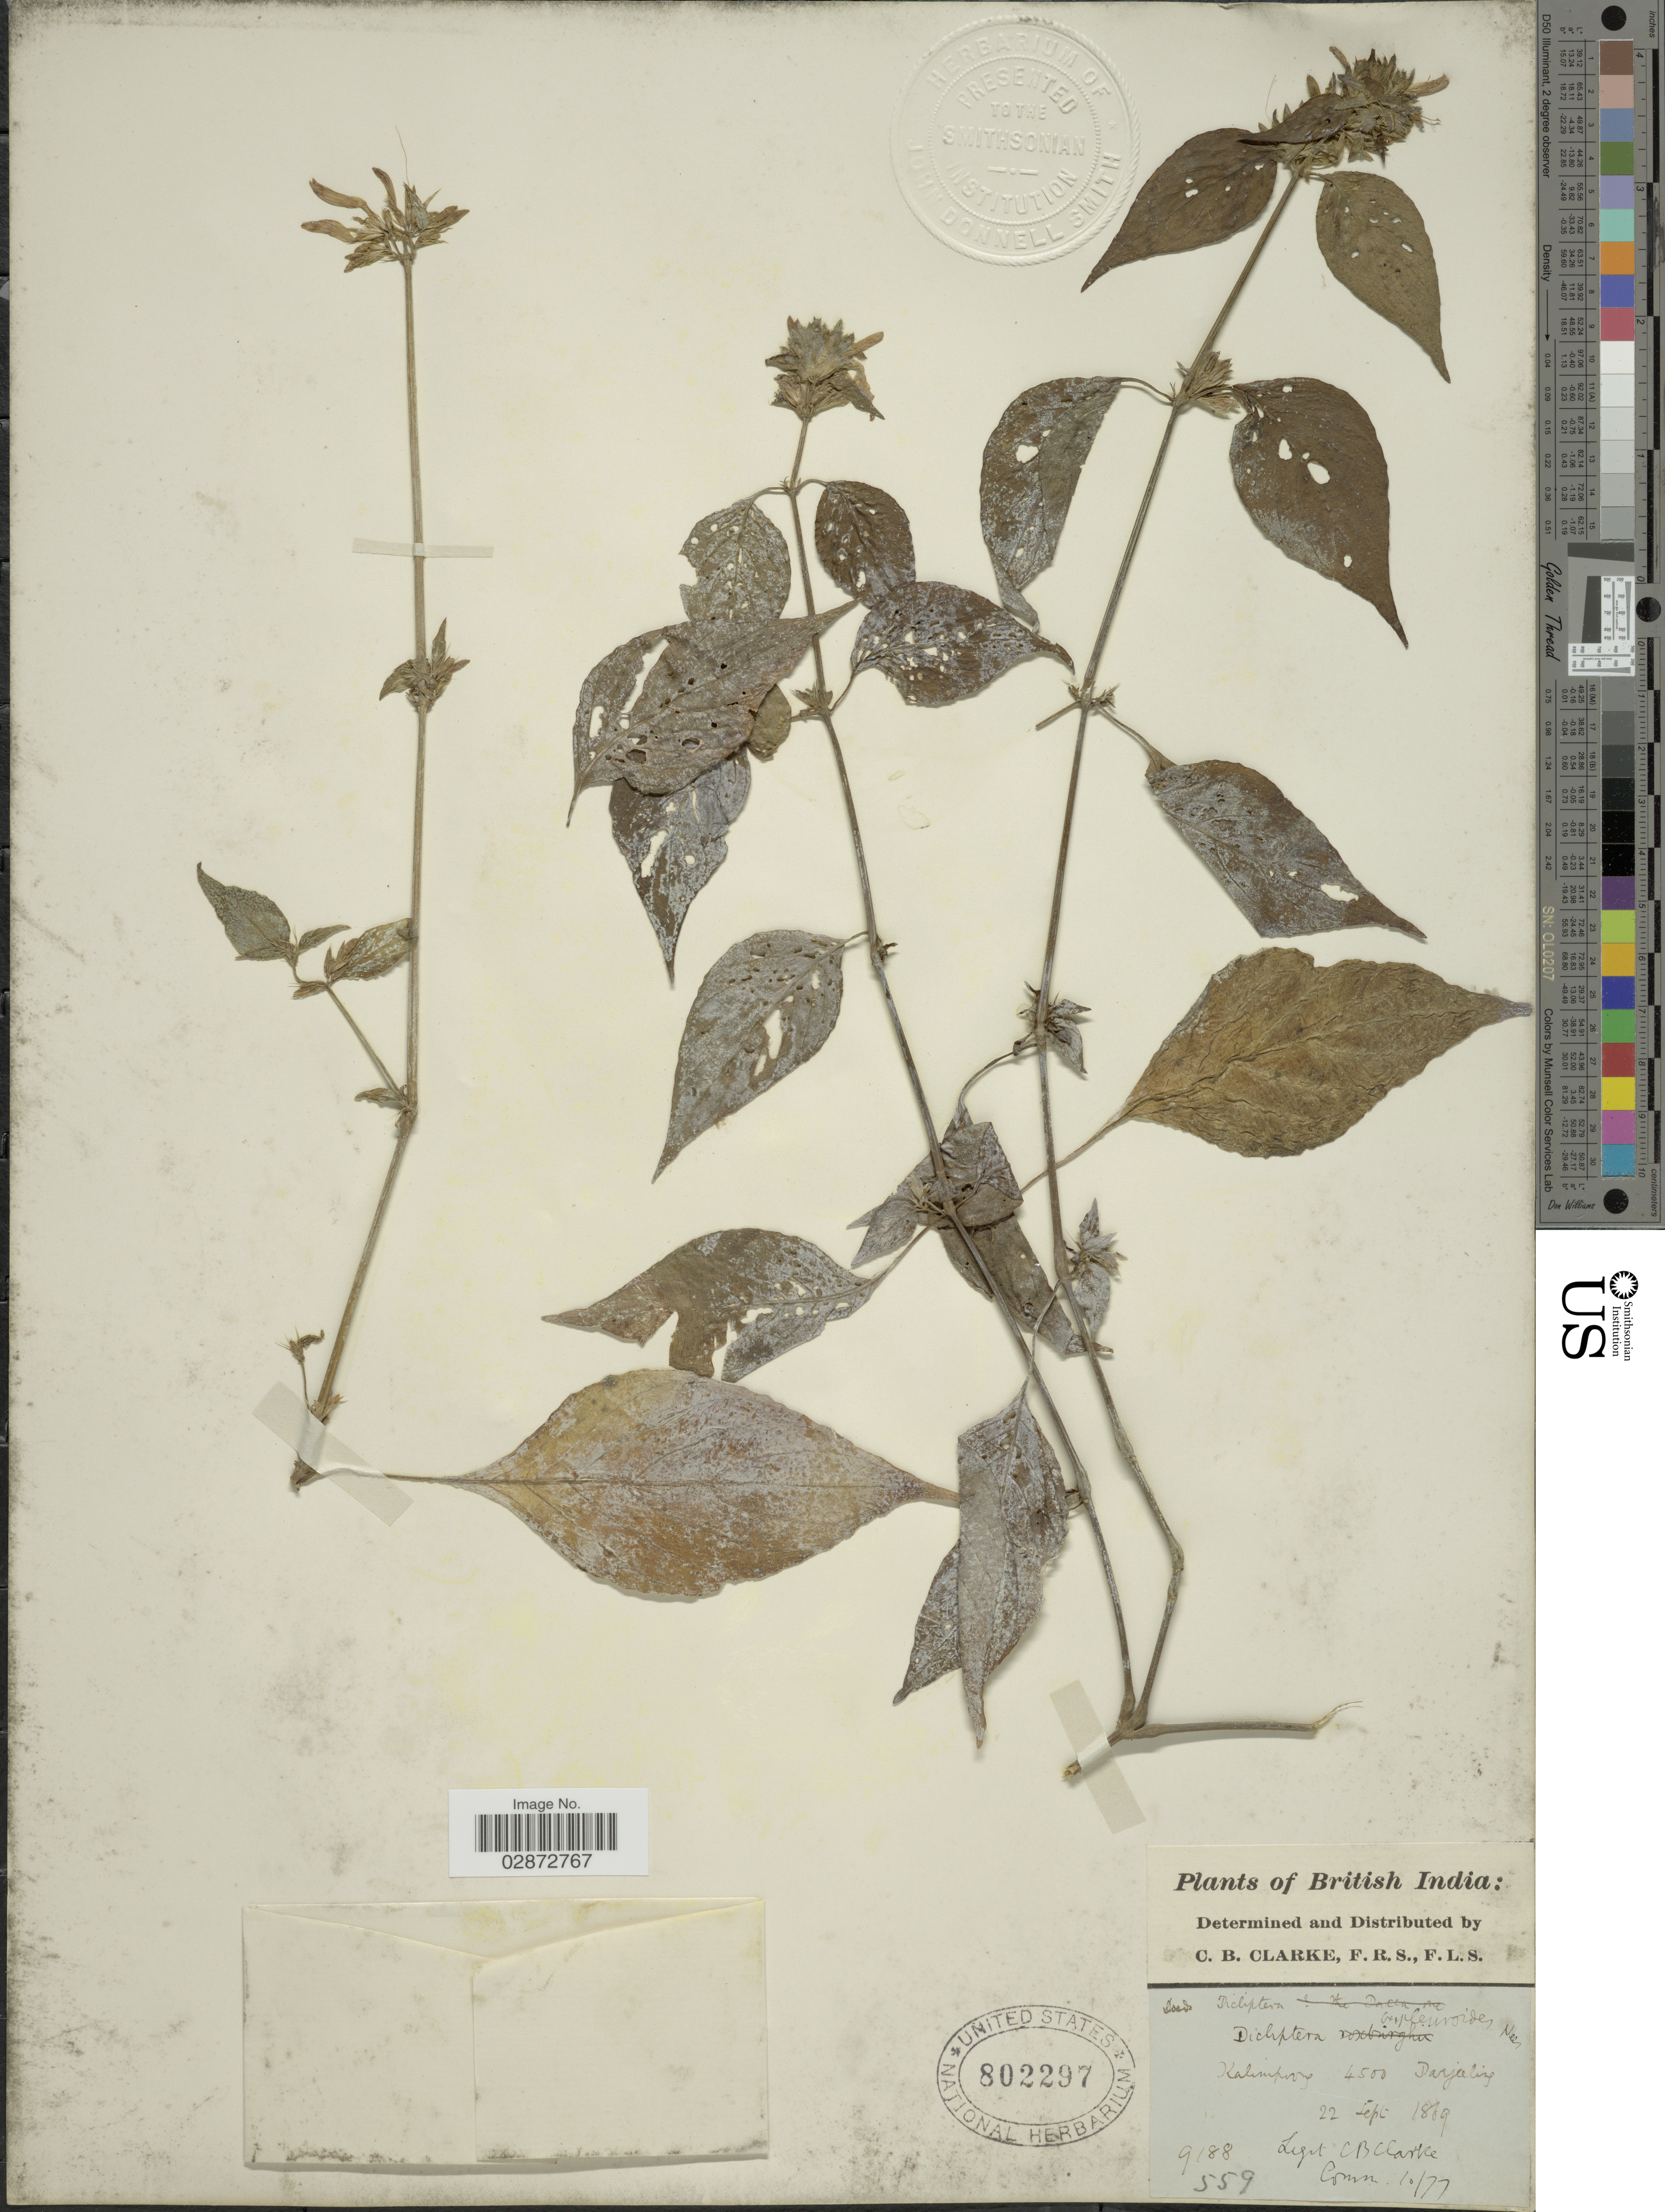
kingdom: Plantae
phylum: Tracheophyta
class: Magnoliopsida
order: Lamiales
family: Acanthaceae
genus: Dicliptera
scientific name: Dicliptera bupleuroides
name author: Nees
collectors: C. B. Clarke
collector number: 9188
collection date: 1869-09-22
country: India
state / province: West Bengal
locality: British India Kalimpong, Darjeeling.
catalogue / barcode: US 802297